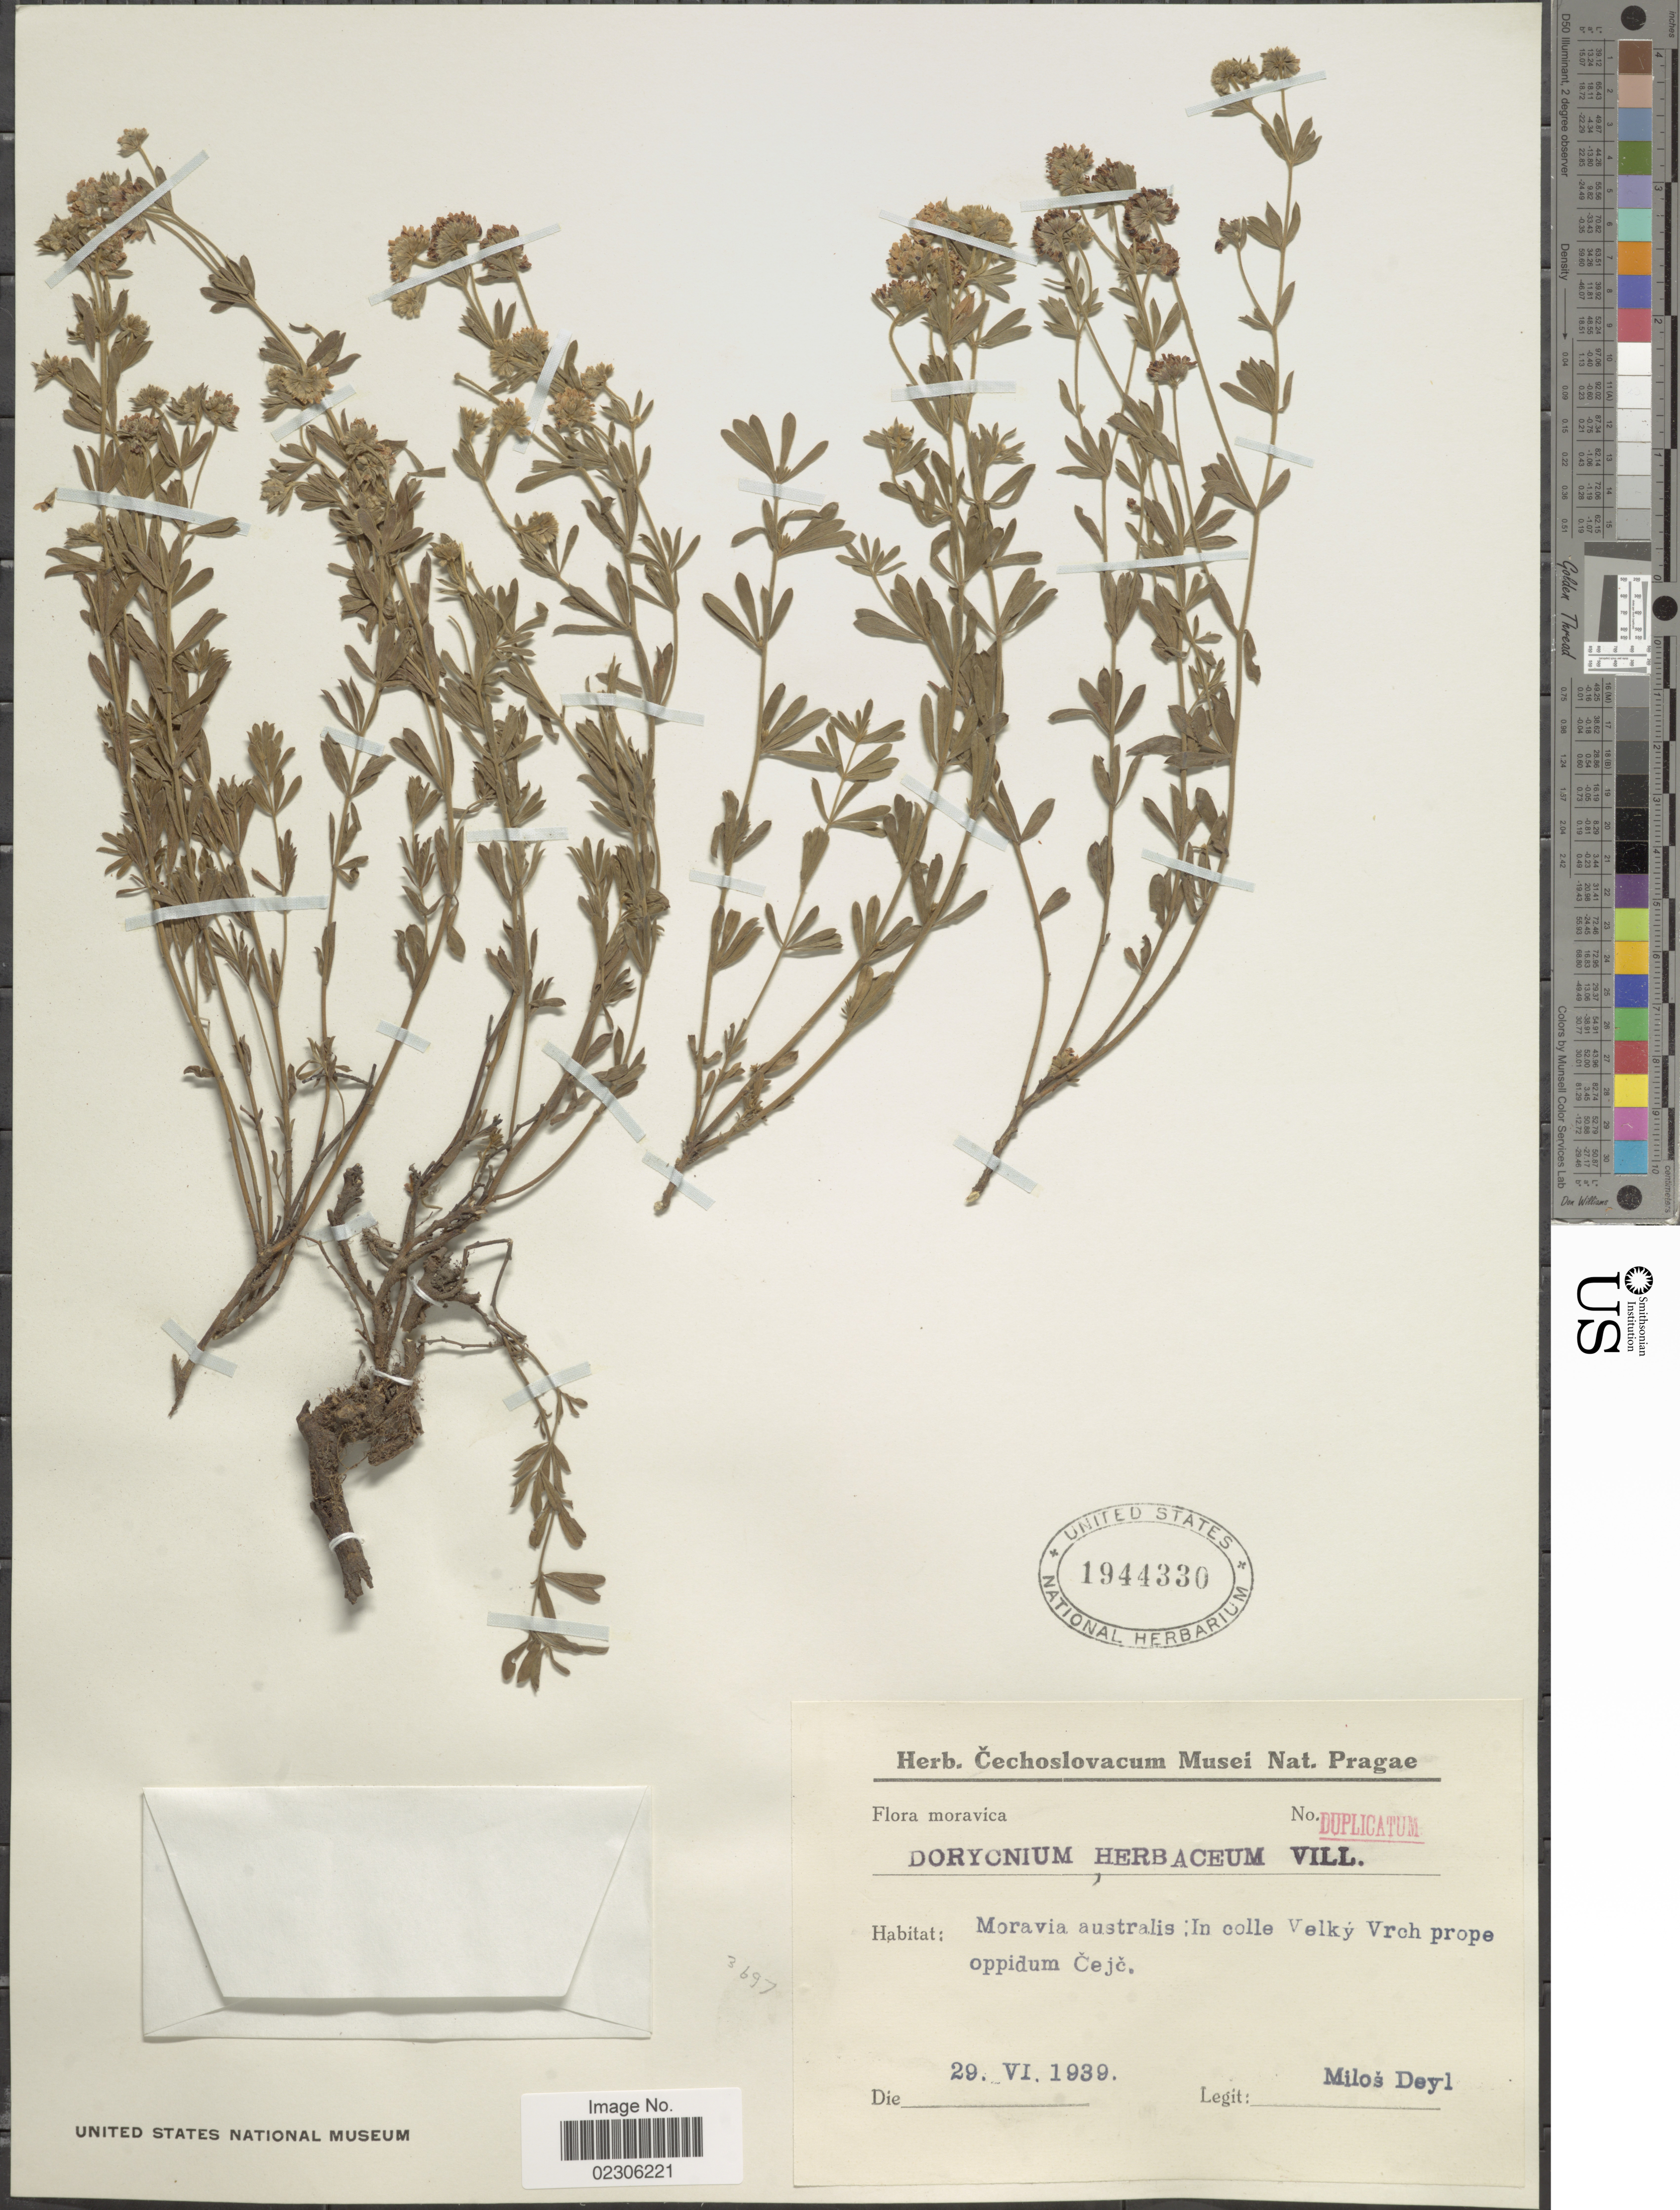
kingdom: Plantae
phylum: Tracheophyta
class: Magnoliopsida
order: Fabales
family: Fabaceae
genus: Dorycnium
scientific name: Dorycnium herbaceum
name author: Vill.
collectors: M. Deyl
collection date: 1939-06-29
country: Czechia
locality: Moravia australis: in colle Velky Vrch prope oppidum Cejc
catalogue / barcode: US 1944330